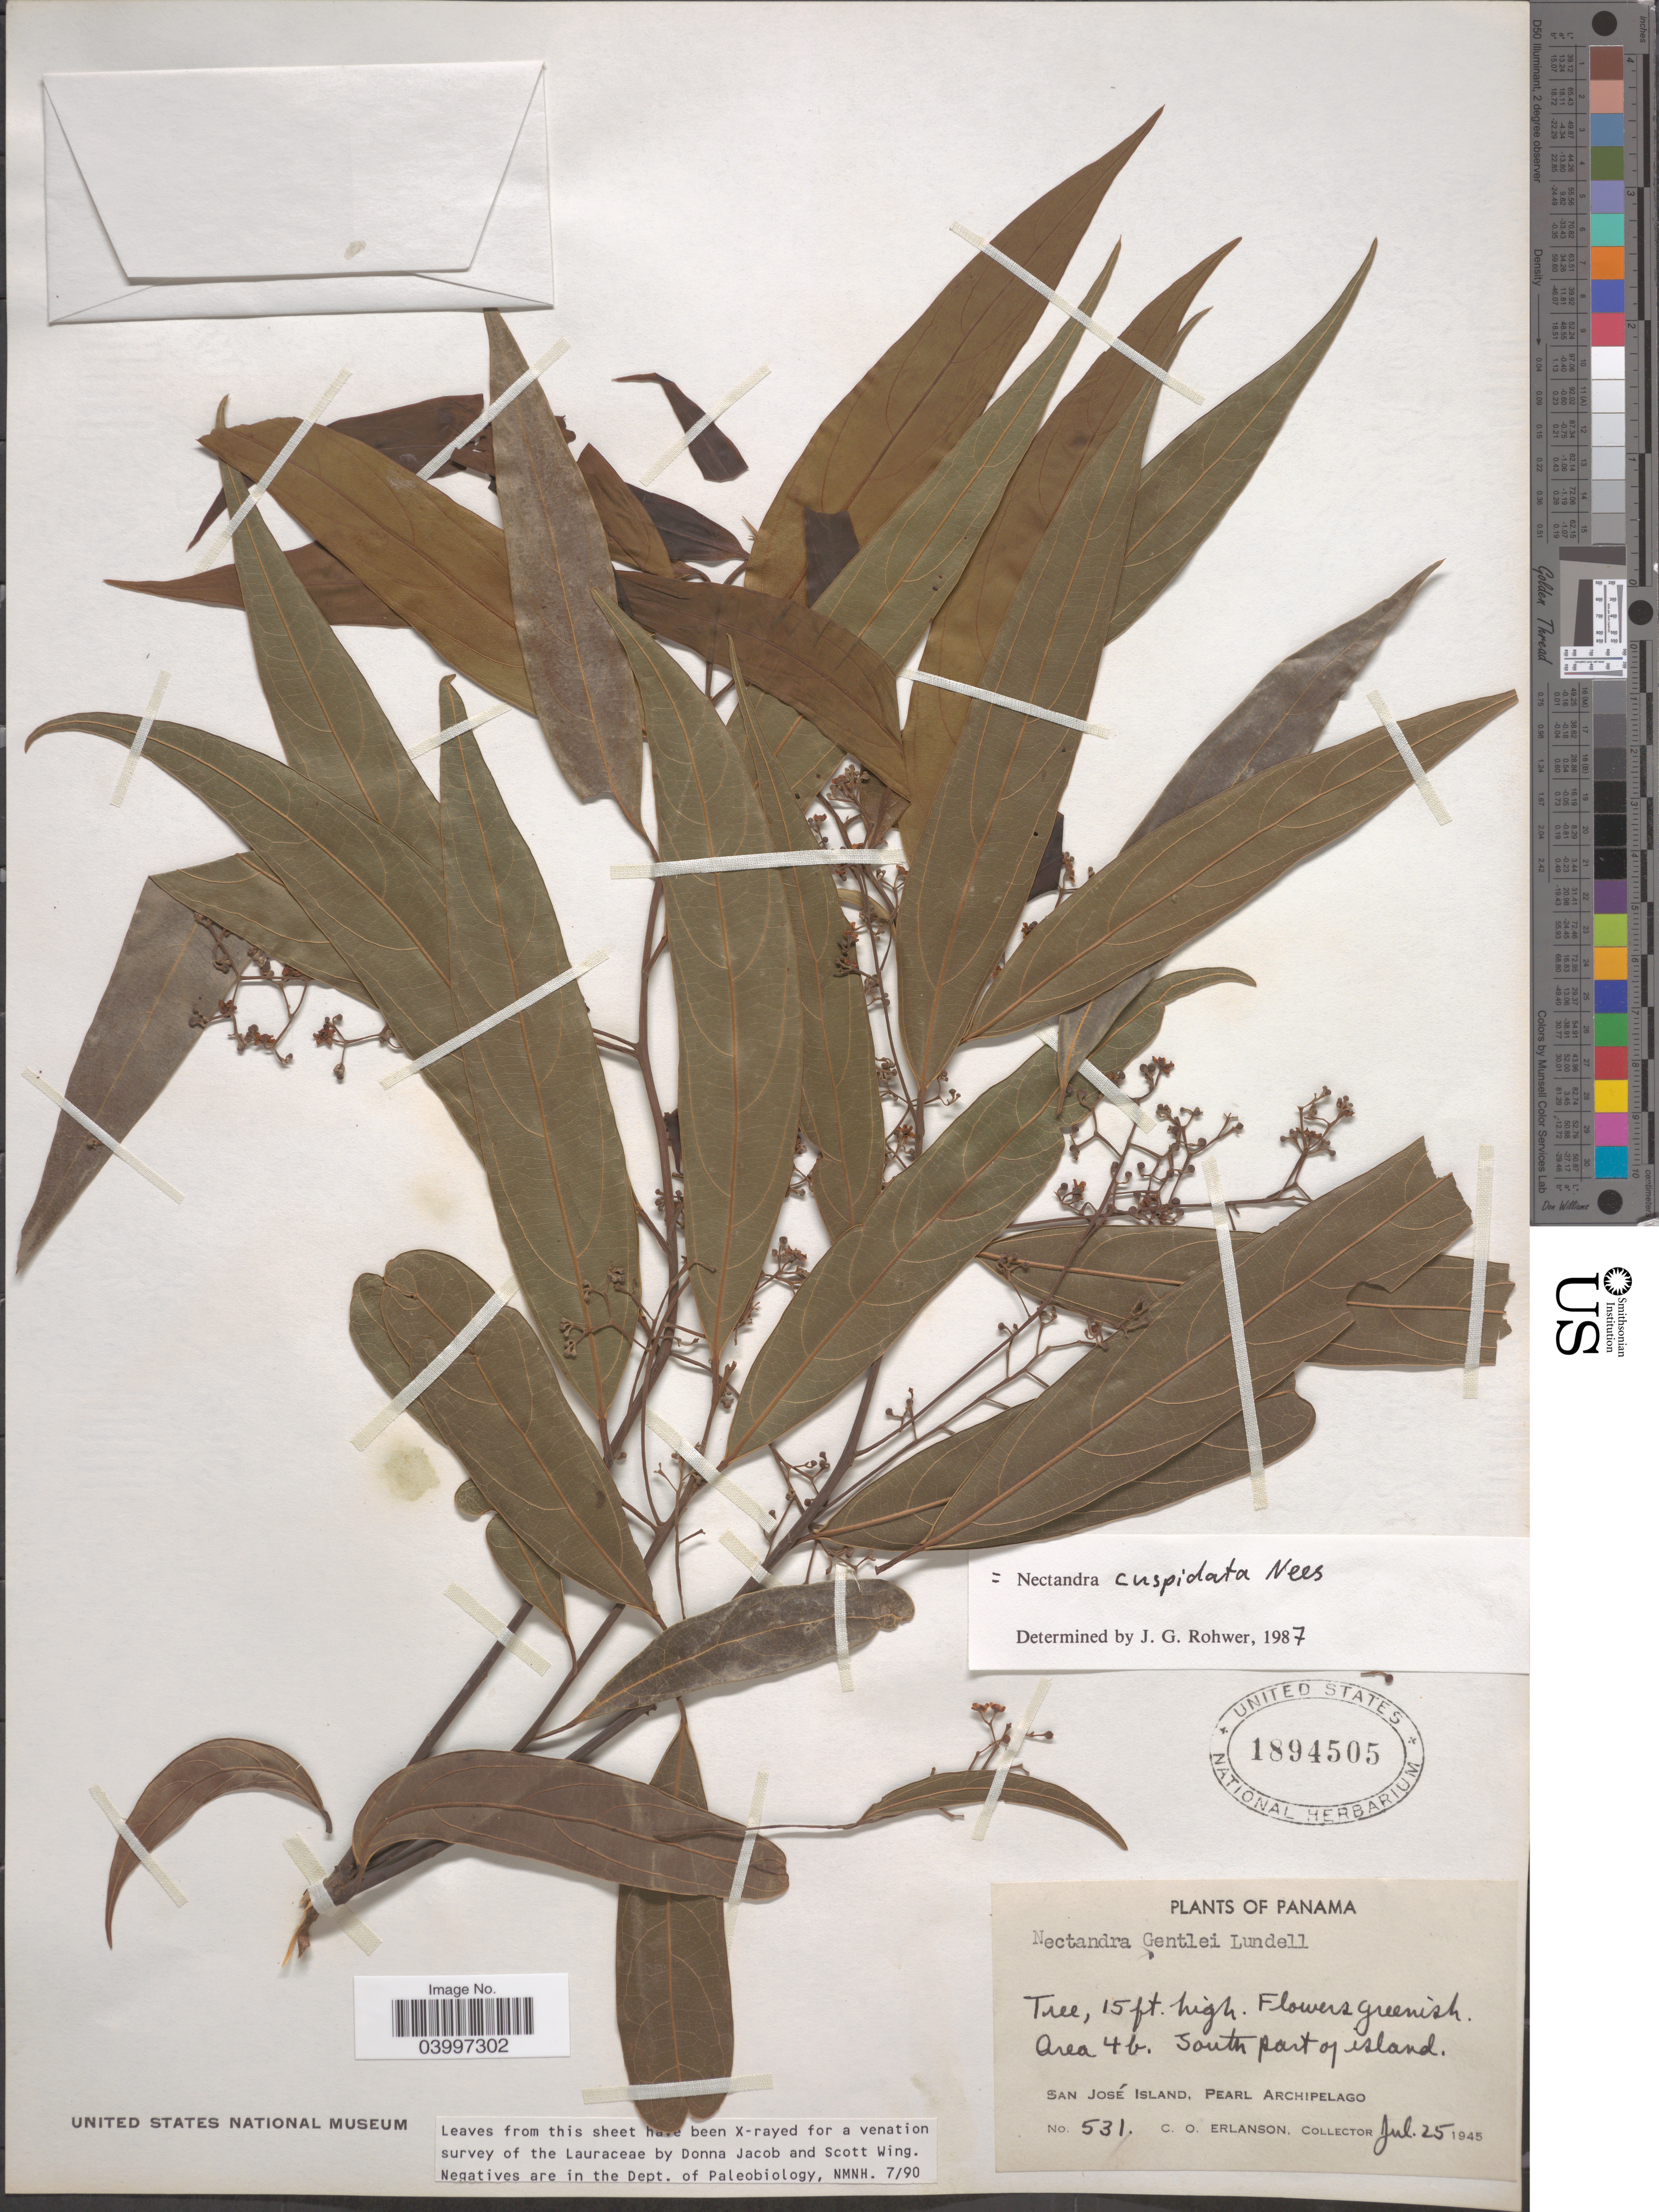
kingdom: Plantae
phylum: Tracheophyta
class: Magnoliopsida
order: Laurales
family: Lauraceae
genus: Nectandra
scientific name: Nectandra cuspidata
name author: Nees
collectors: C. O. Erlanson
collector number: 531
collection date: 1945-07-25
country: Panama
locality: South part of island. San José Island, Pearl Archipelago.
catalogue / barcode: US 1894505